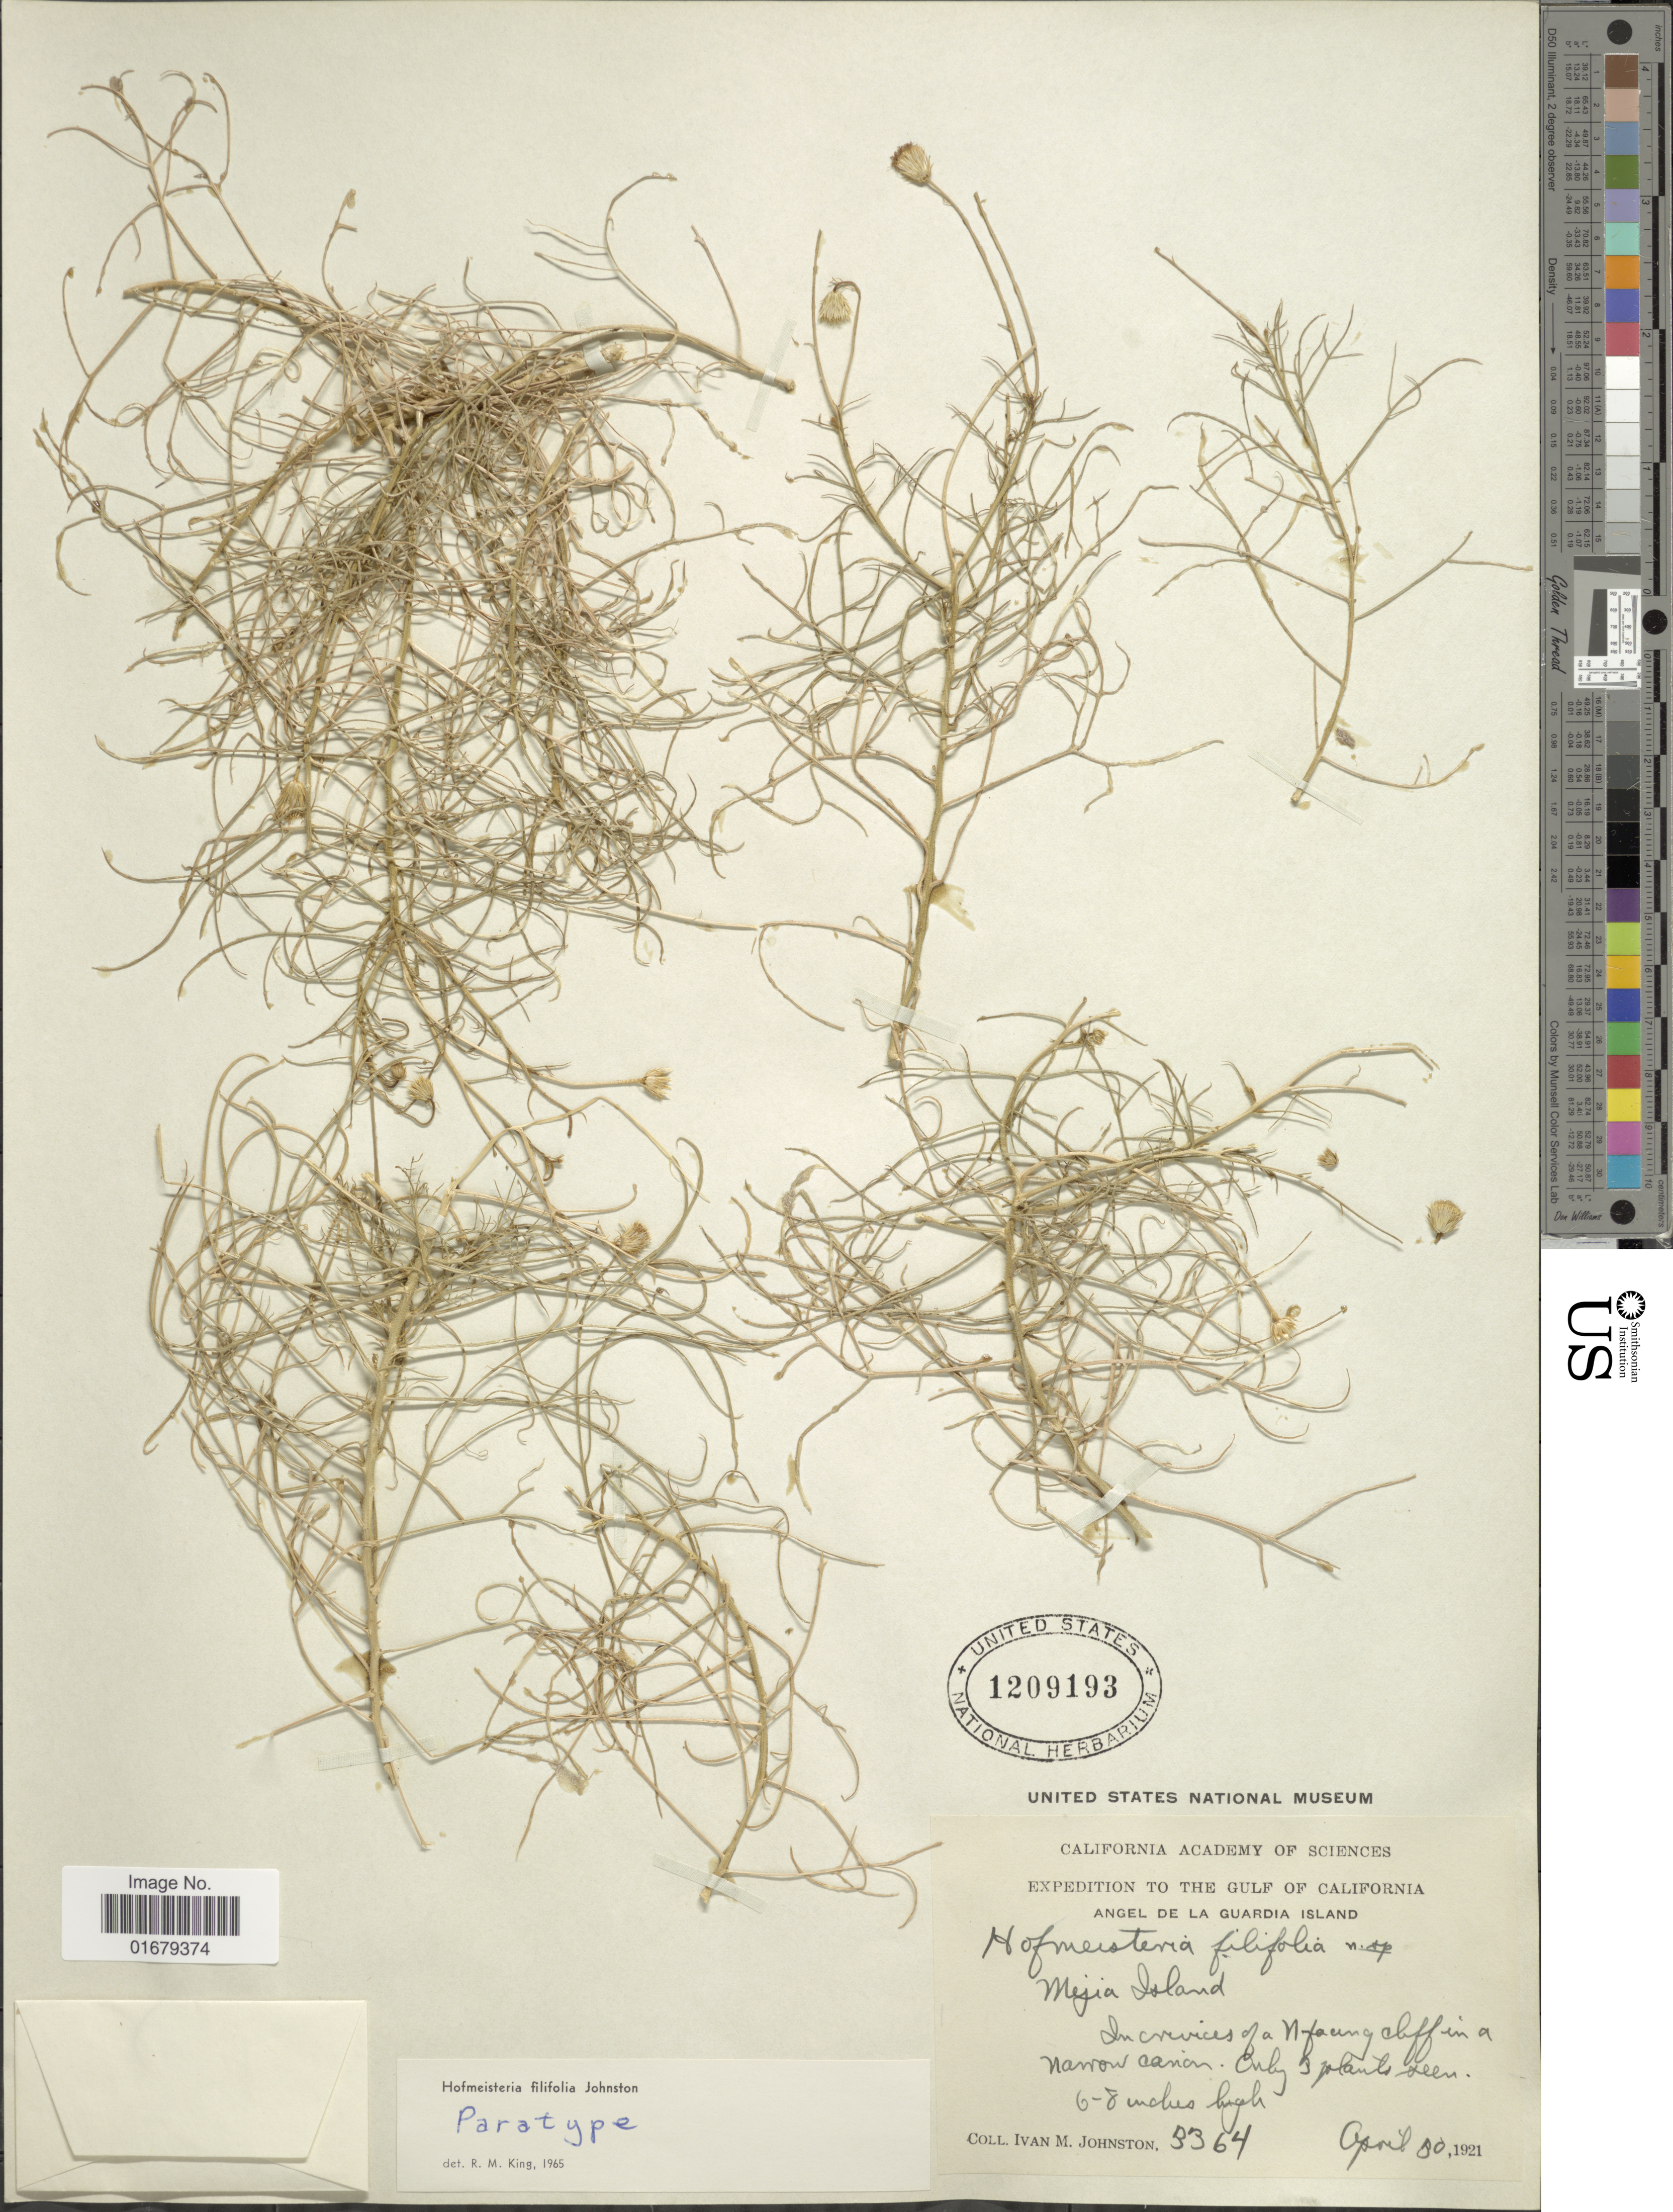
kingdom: Plantae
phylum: Tracheophyta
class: Magnoliopsida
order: Asterales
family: Asteraceae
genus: Hofmeisteria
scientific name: Hofmeisteria filifolia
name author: I.M. Johnst.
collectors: I.M. Johnston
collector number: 3364*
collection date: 1921-04-30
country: Mexico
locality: The Gulf of California, Angel de la Guardia Island, Mejia Island, In crevices of an N facing cliff in a narrow canon.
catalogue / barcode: US 1209193